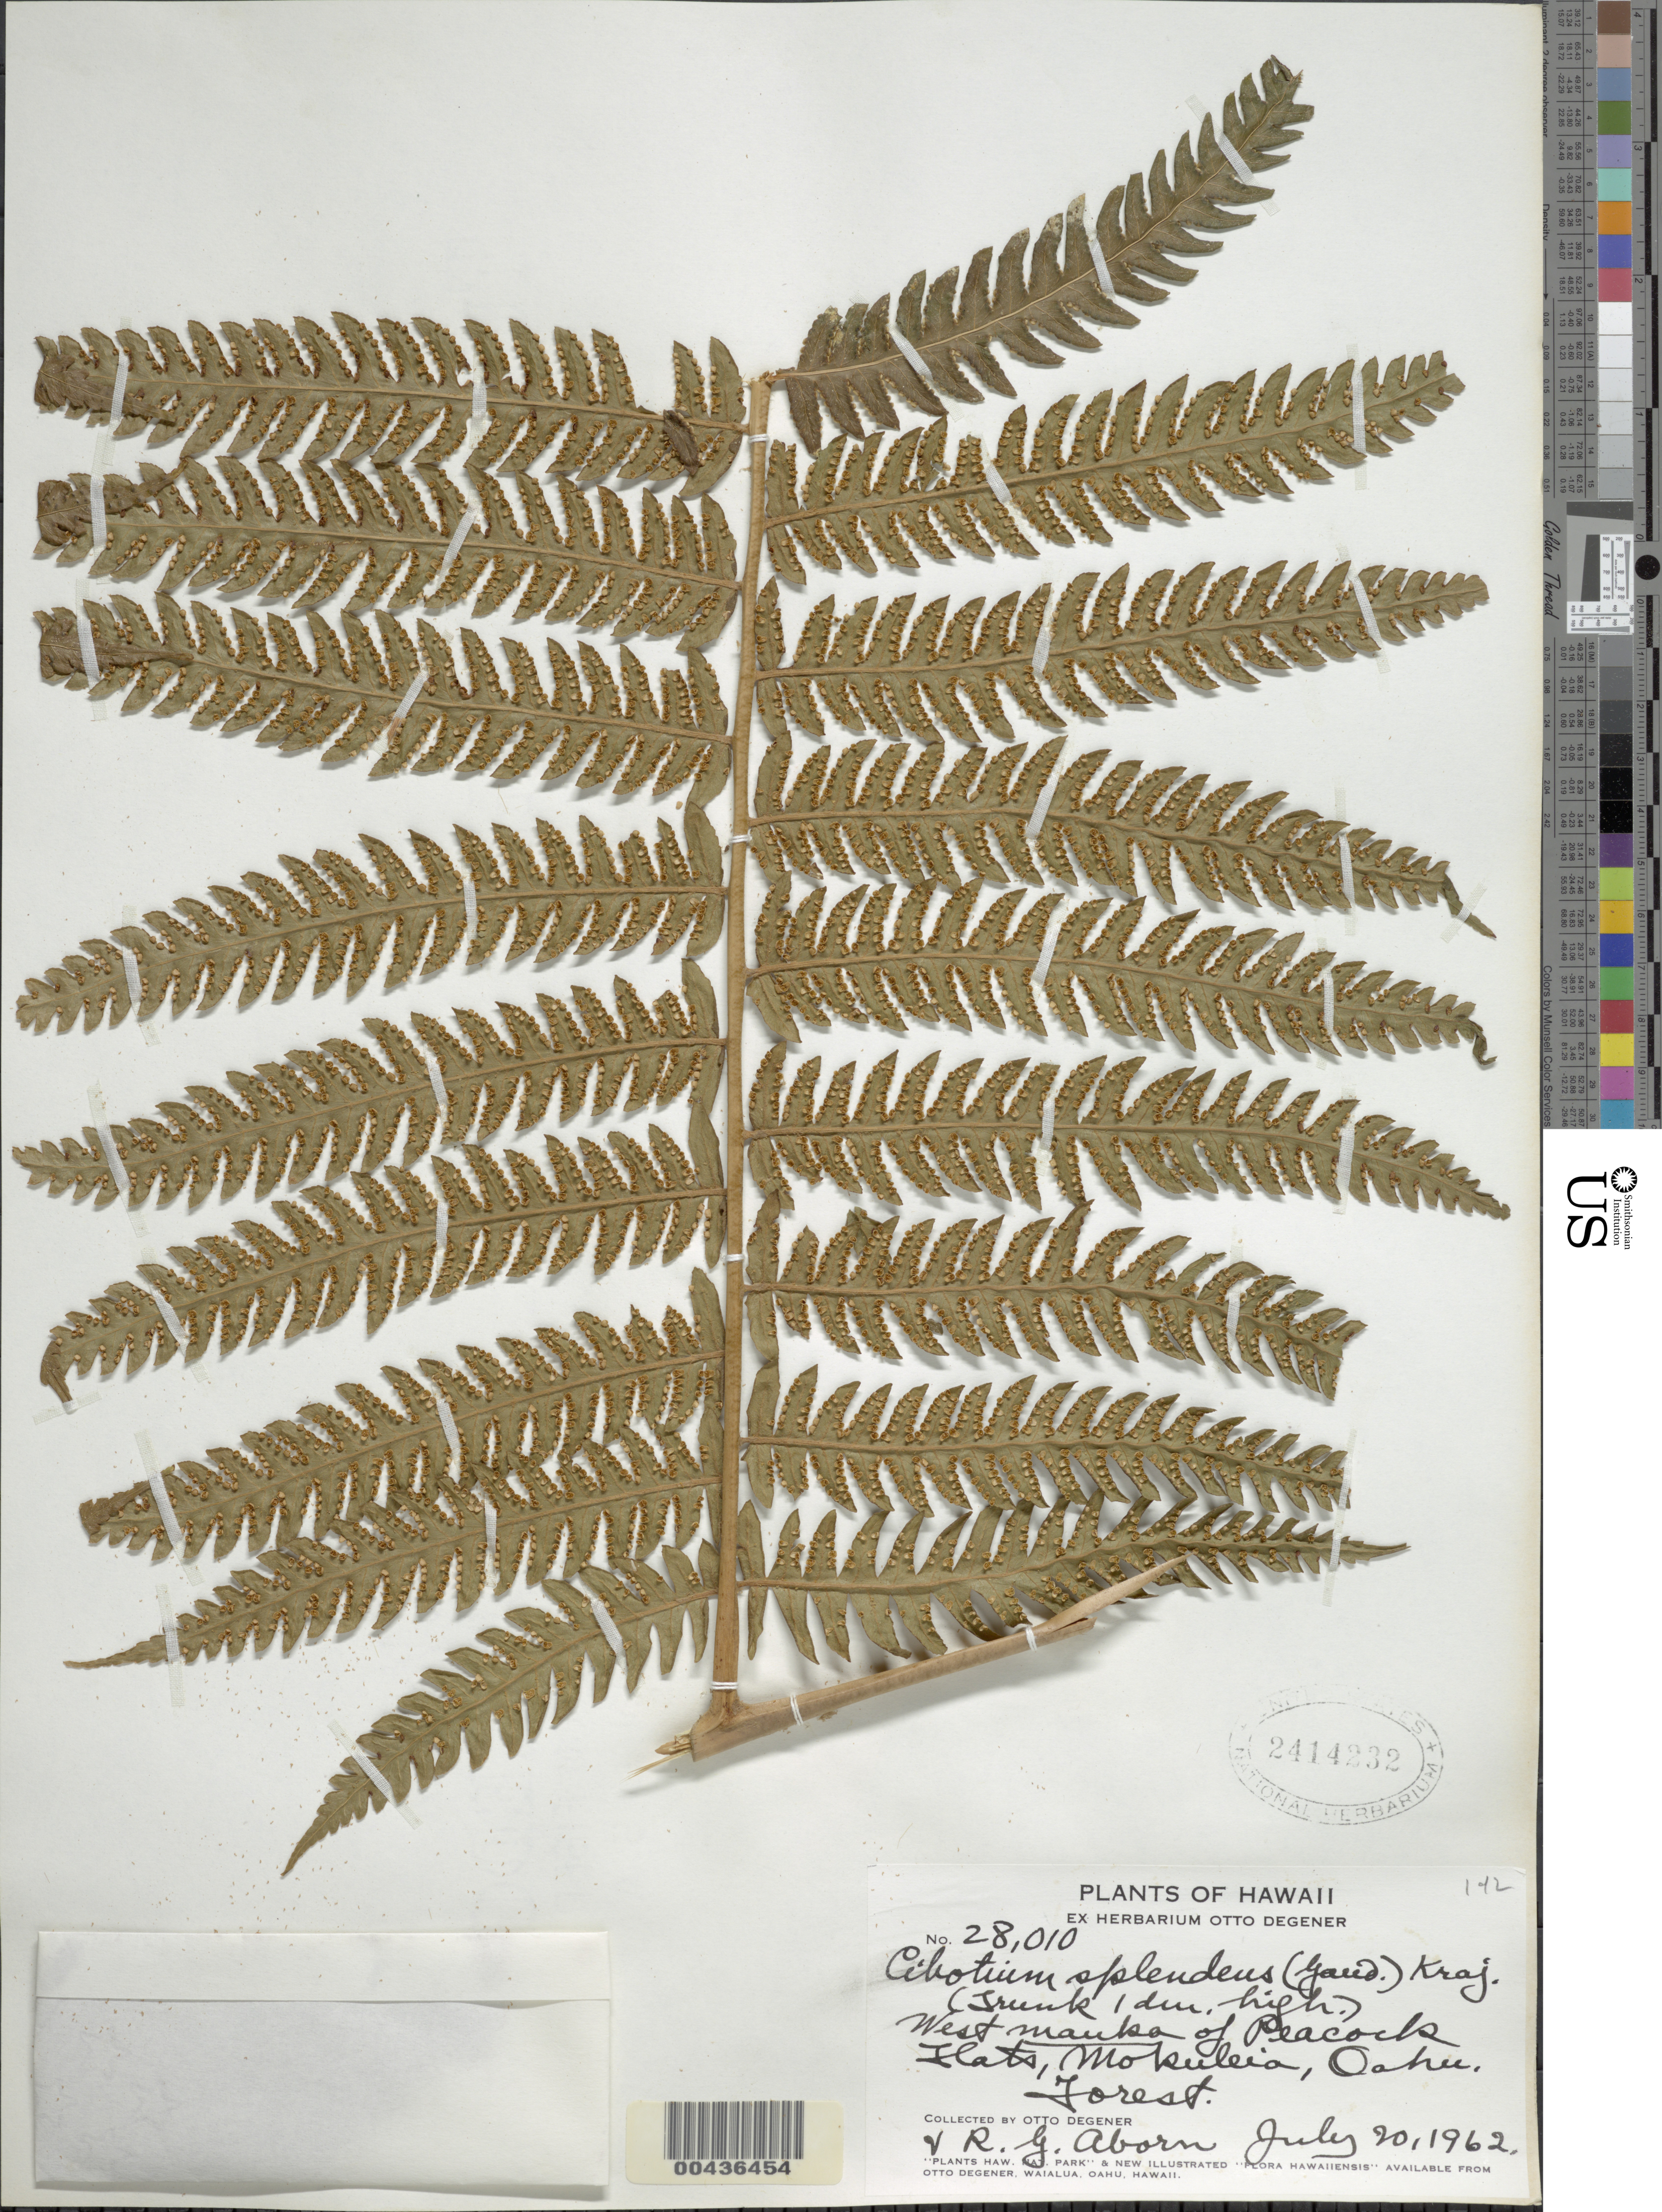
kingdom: Plantae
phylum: Tracheophyta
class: Polypodiopsida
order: Cyatheales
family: Cibotiaceae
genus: Cibotium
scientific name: Cibotium chamissoi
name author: Kaulf.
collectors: O. Degener & R. G. Aborn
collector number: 28010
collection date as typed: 20 Jul 1962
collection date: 1962-07-20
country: United States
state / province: Hawaii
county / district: Honolulu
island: Oahu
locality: W mauka of Peacock Flats, Mokuleia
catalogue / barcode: US 2414232